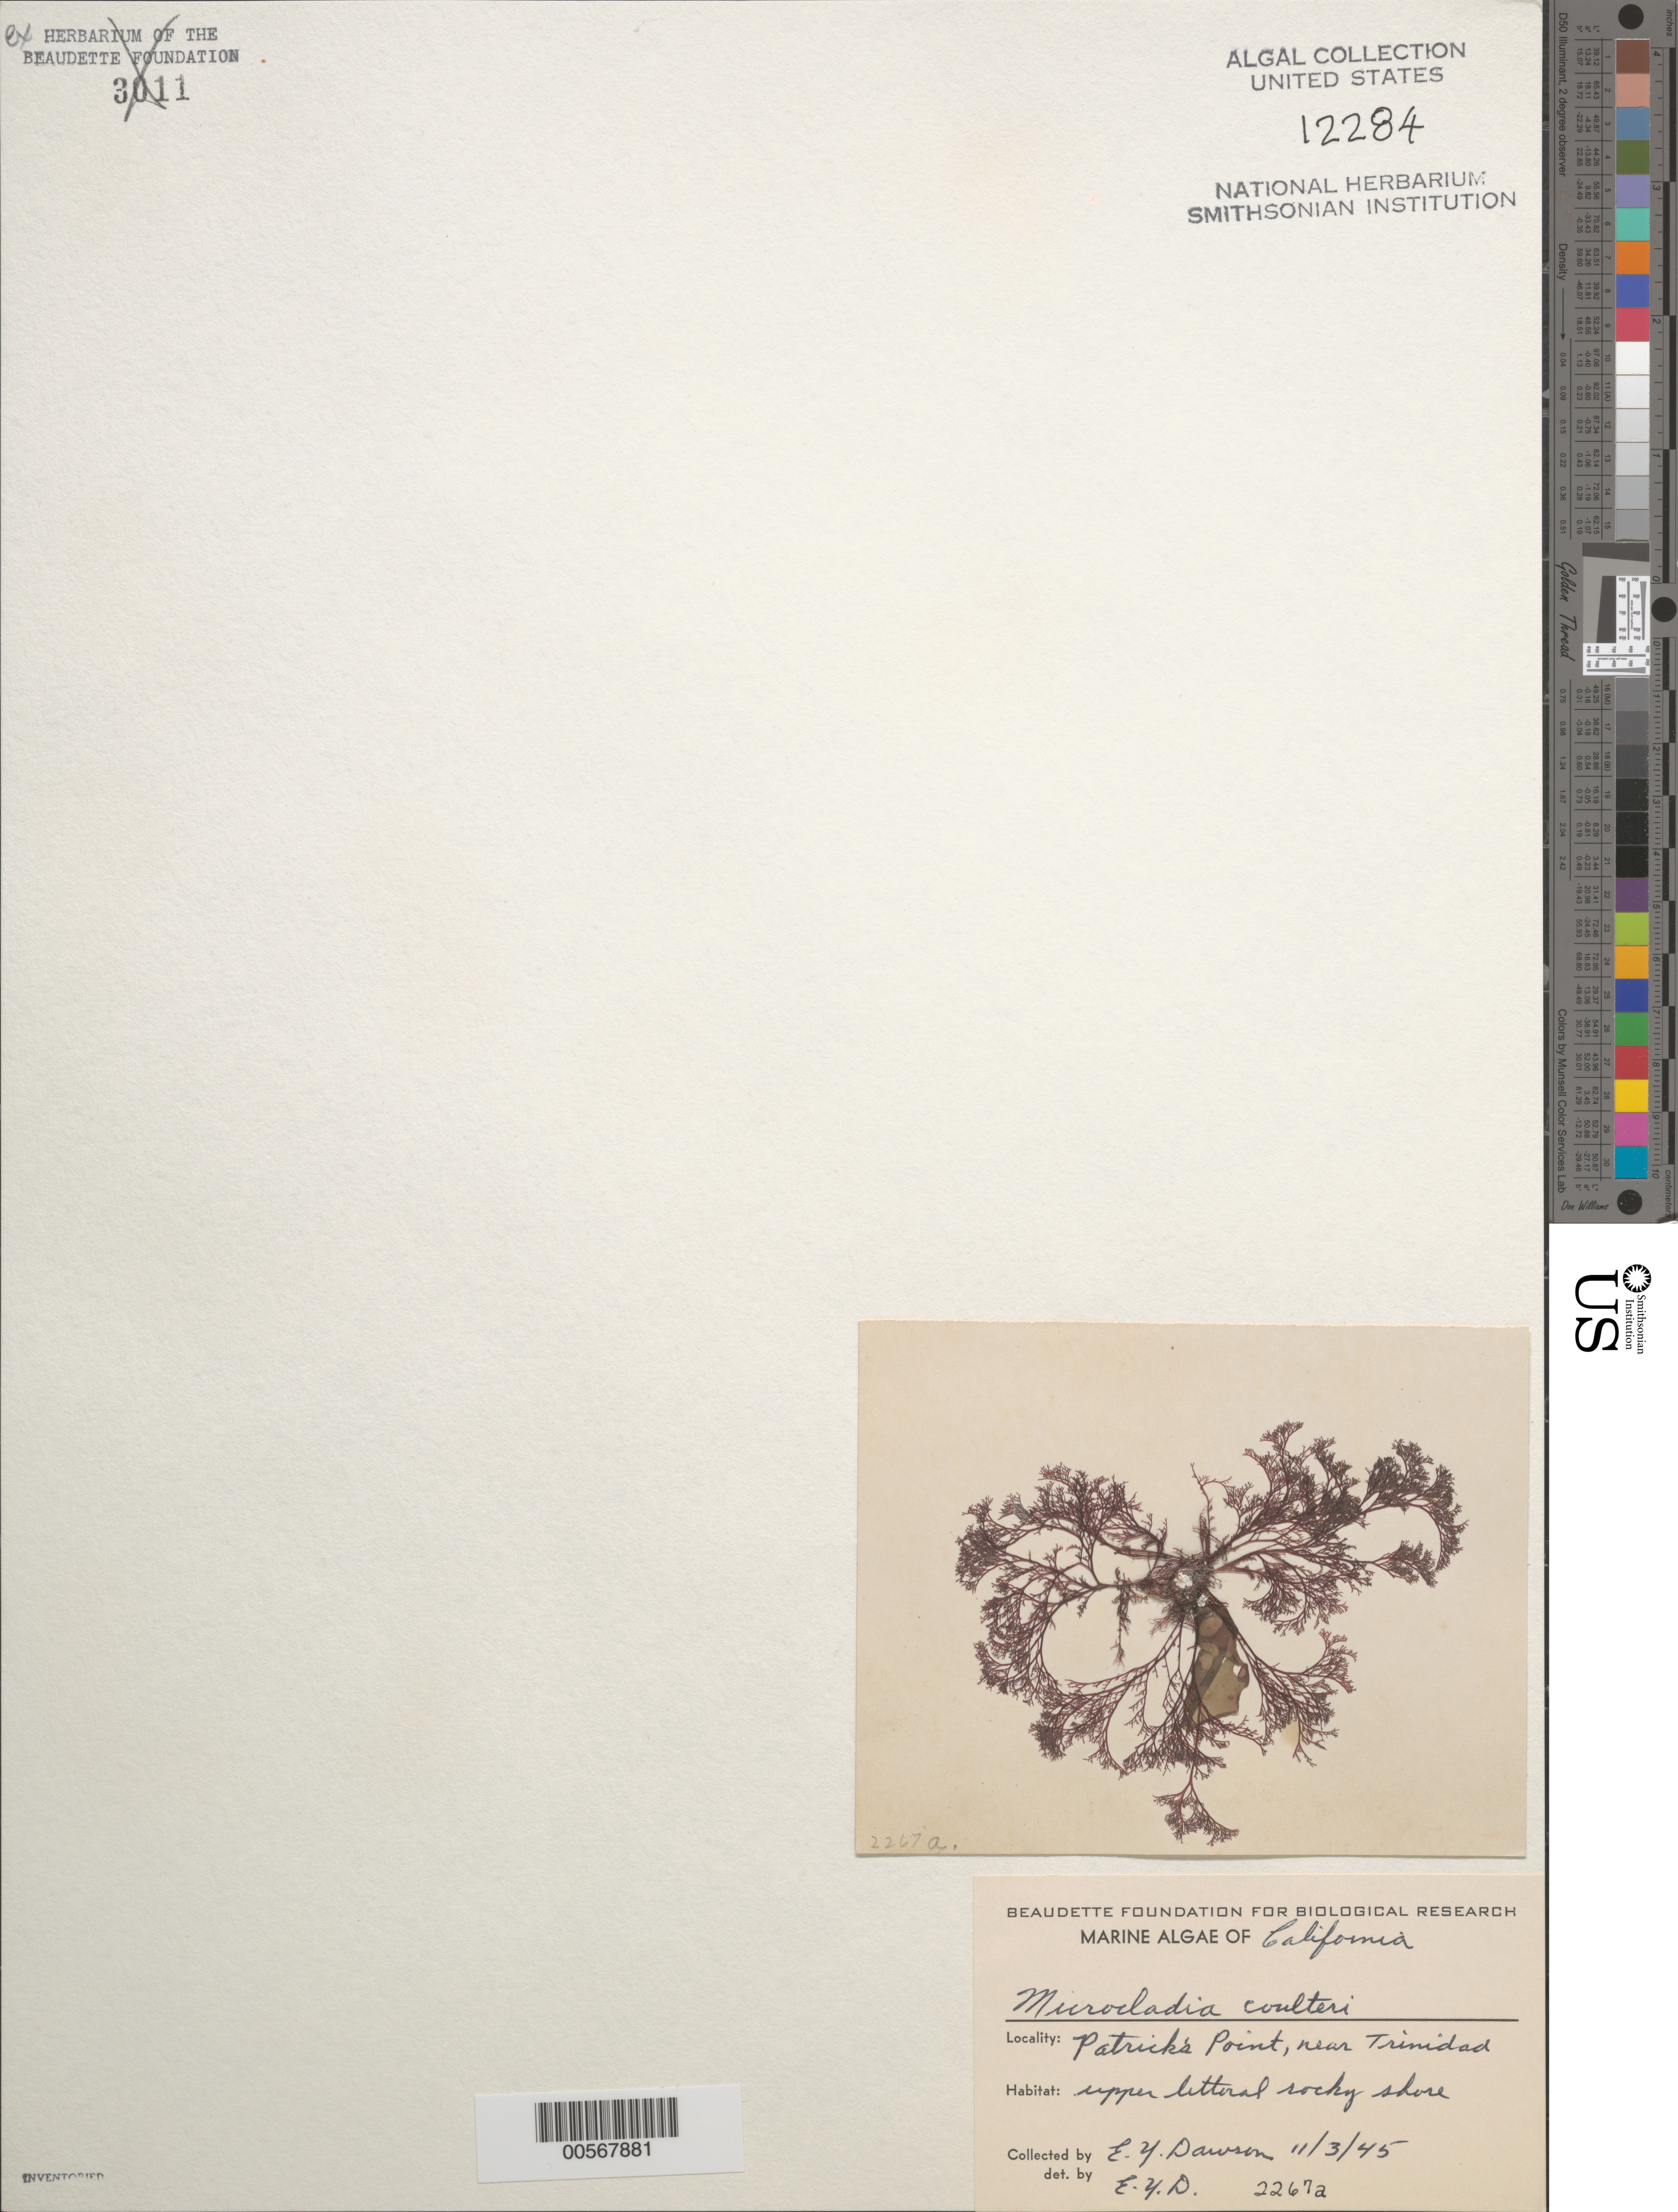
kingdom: Plantae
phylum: Rhodophyta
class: Florideophyceae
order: Ceramiales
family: Ceramiaceae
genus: Microcladia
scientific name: Microcladia coulteri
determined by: Dawson, E. Y.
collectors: E. Y. Dawson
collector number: EYD 2267a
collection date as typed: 03 Nov 1945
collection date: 1945-11-03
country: United States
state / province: California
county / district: Humboldt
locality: Patrick's Point, near Trinidad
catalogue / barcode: US 12284